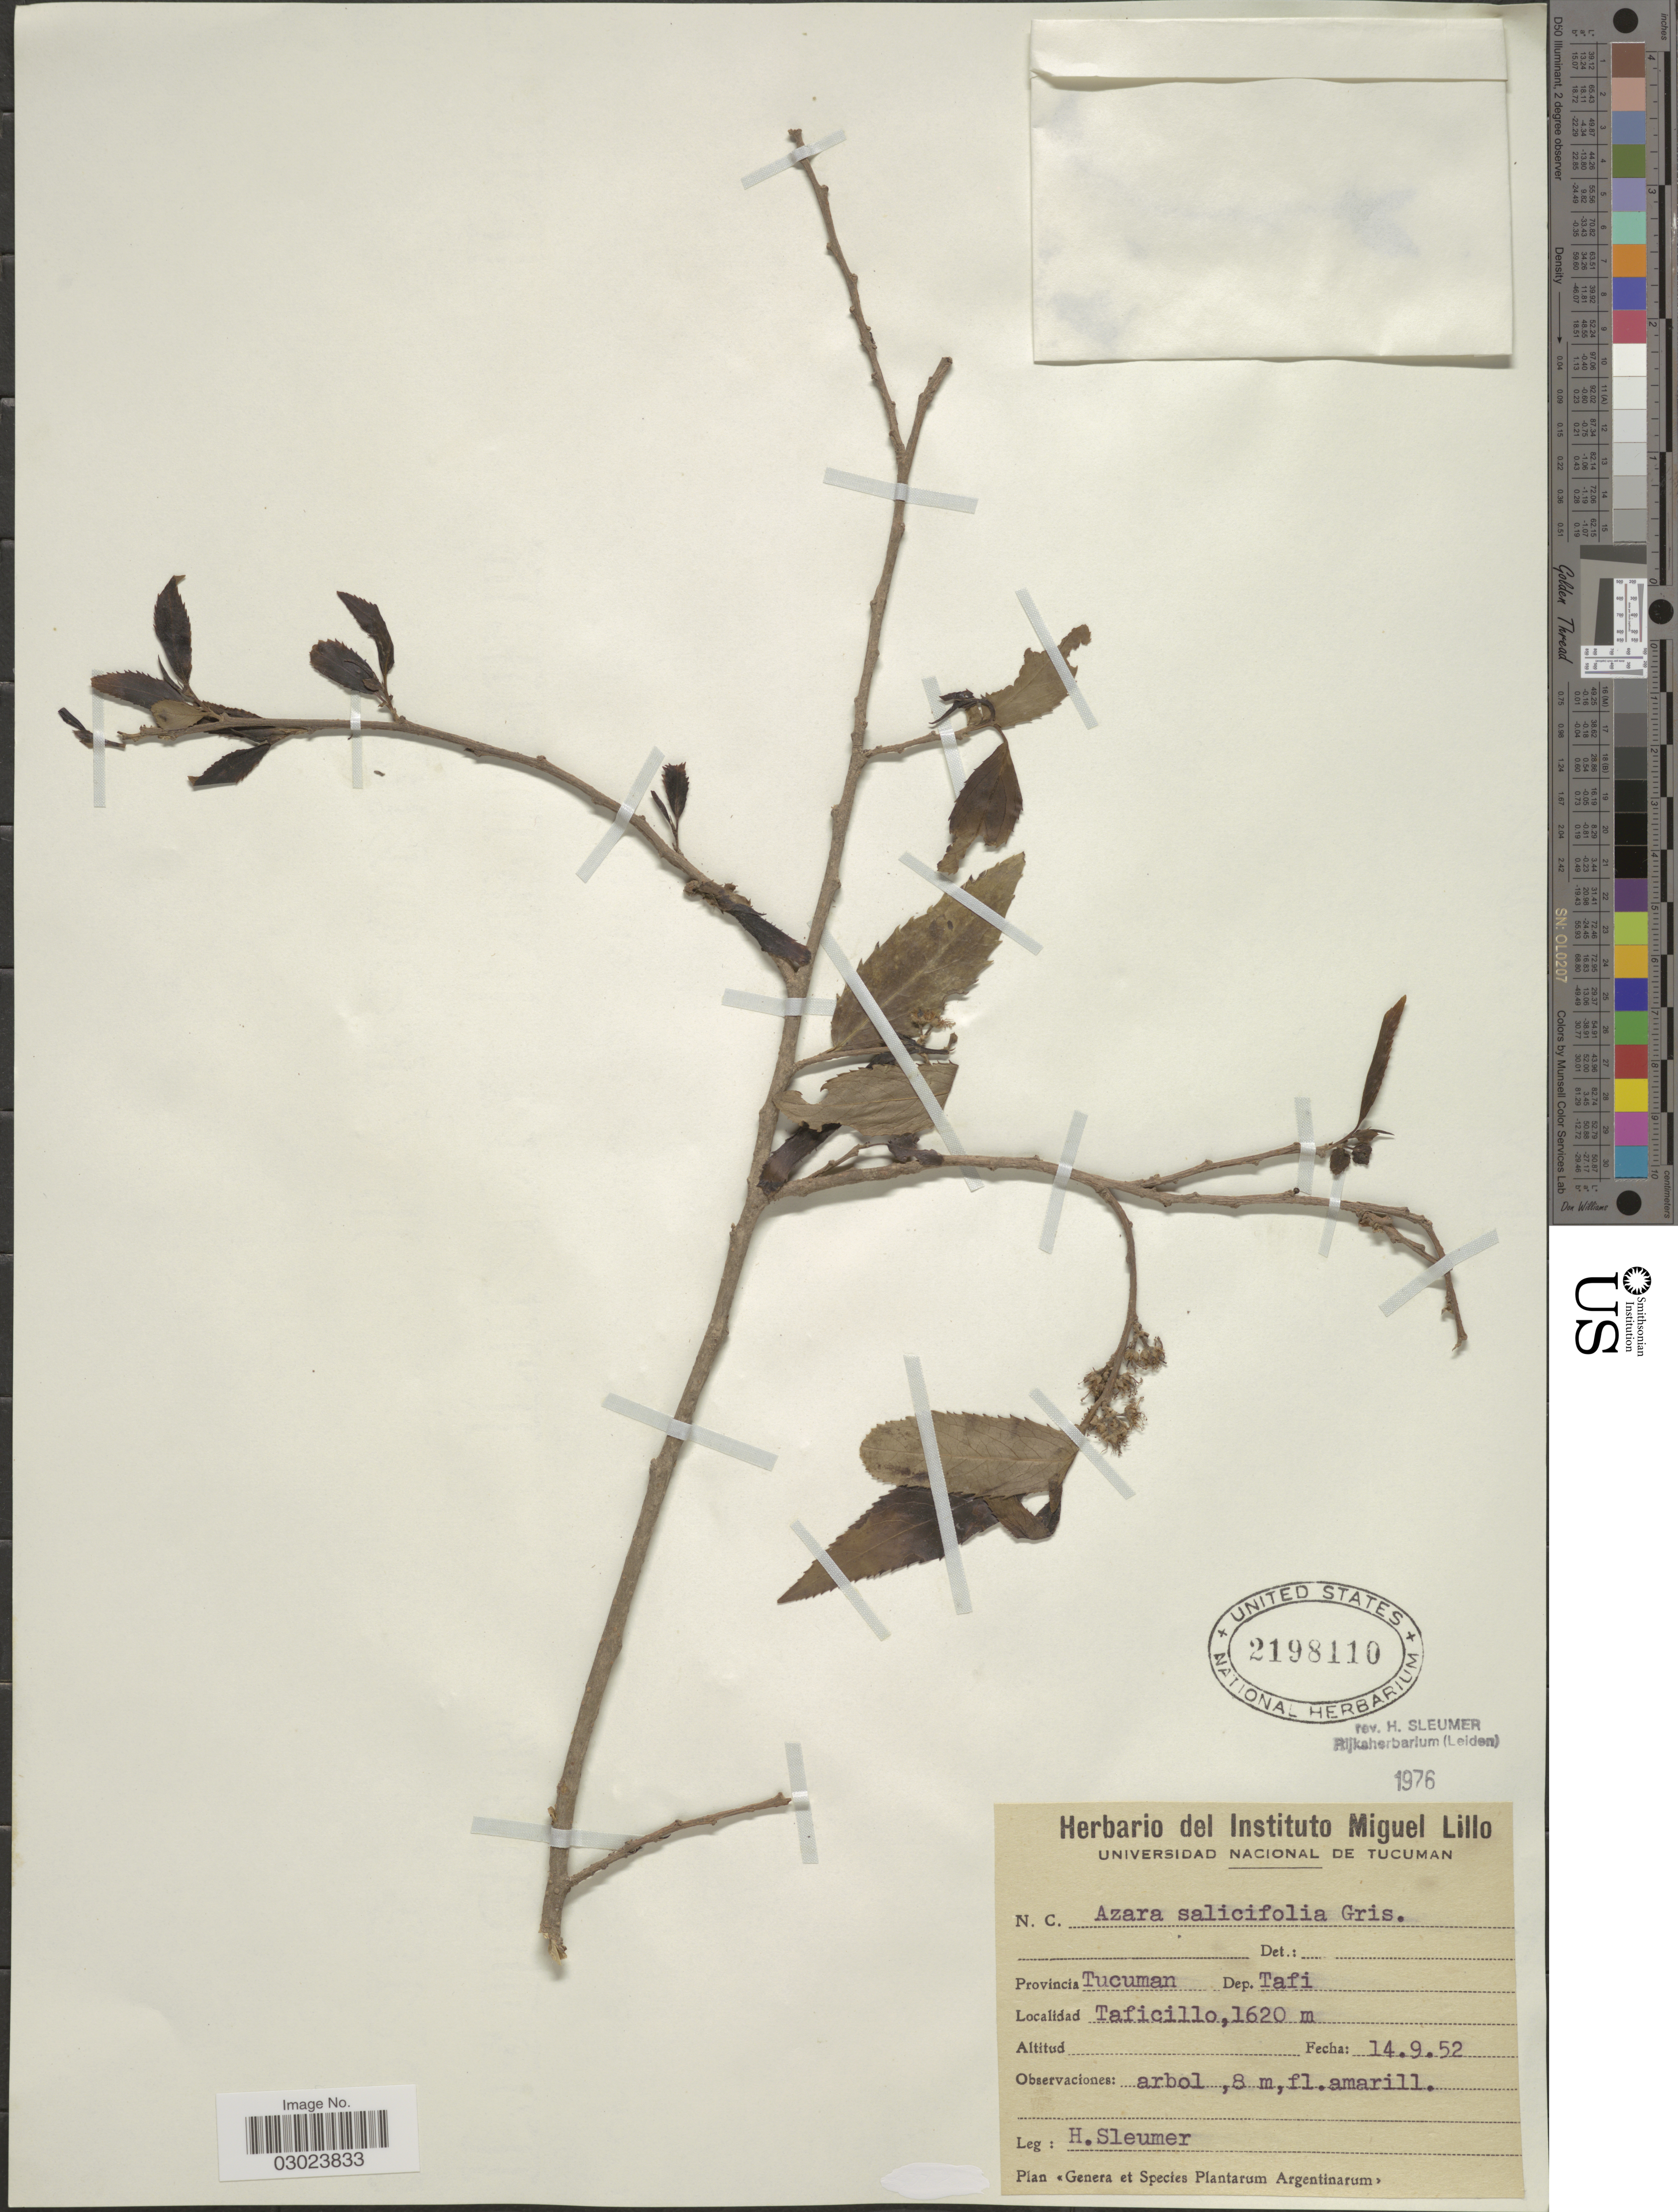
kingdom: Plantae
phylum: Tracheophyta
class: Magnoliopsida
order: Malpighiales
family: Salicaceae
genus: Azara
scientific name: Azara salicifolia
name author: Griseb.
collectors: H. O. Sleumer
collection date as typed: Transcribed d/m/y: 14/9/52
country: Argentina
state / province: Tucuman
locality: Dep. Tafi. Taficillo.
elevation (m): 1620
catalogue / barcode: US 2198110